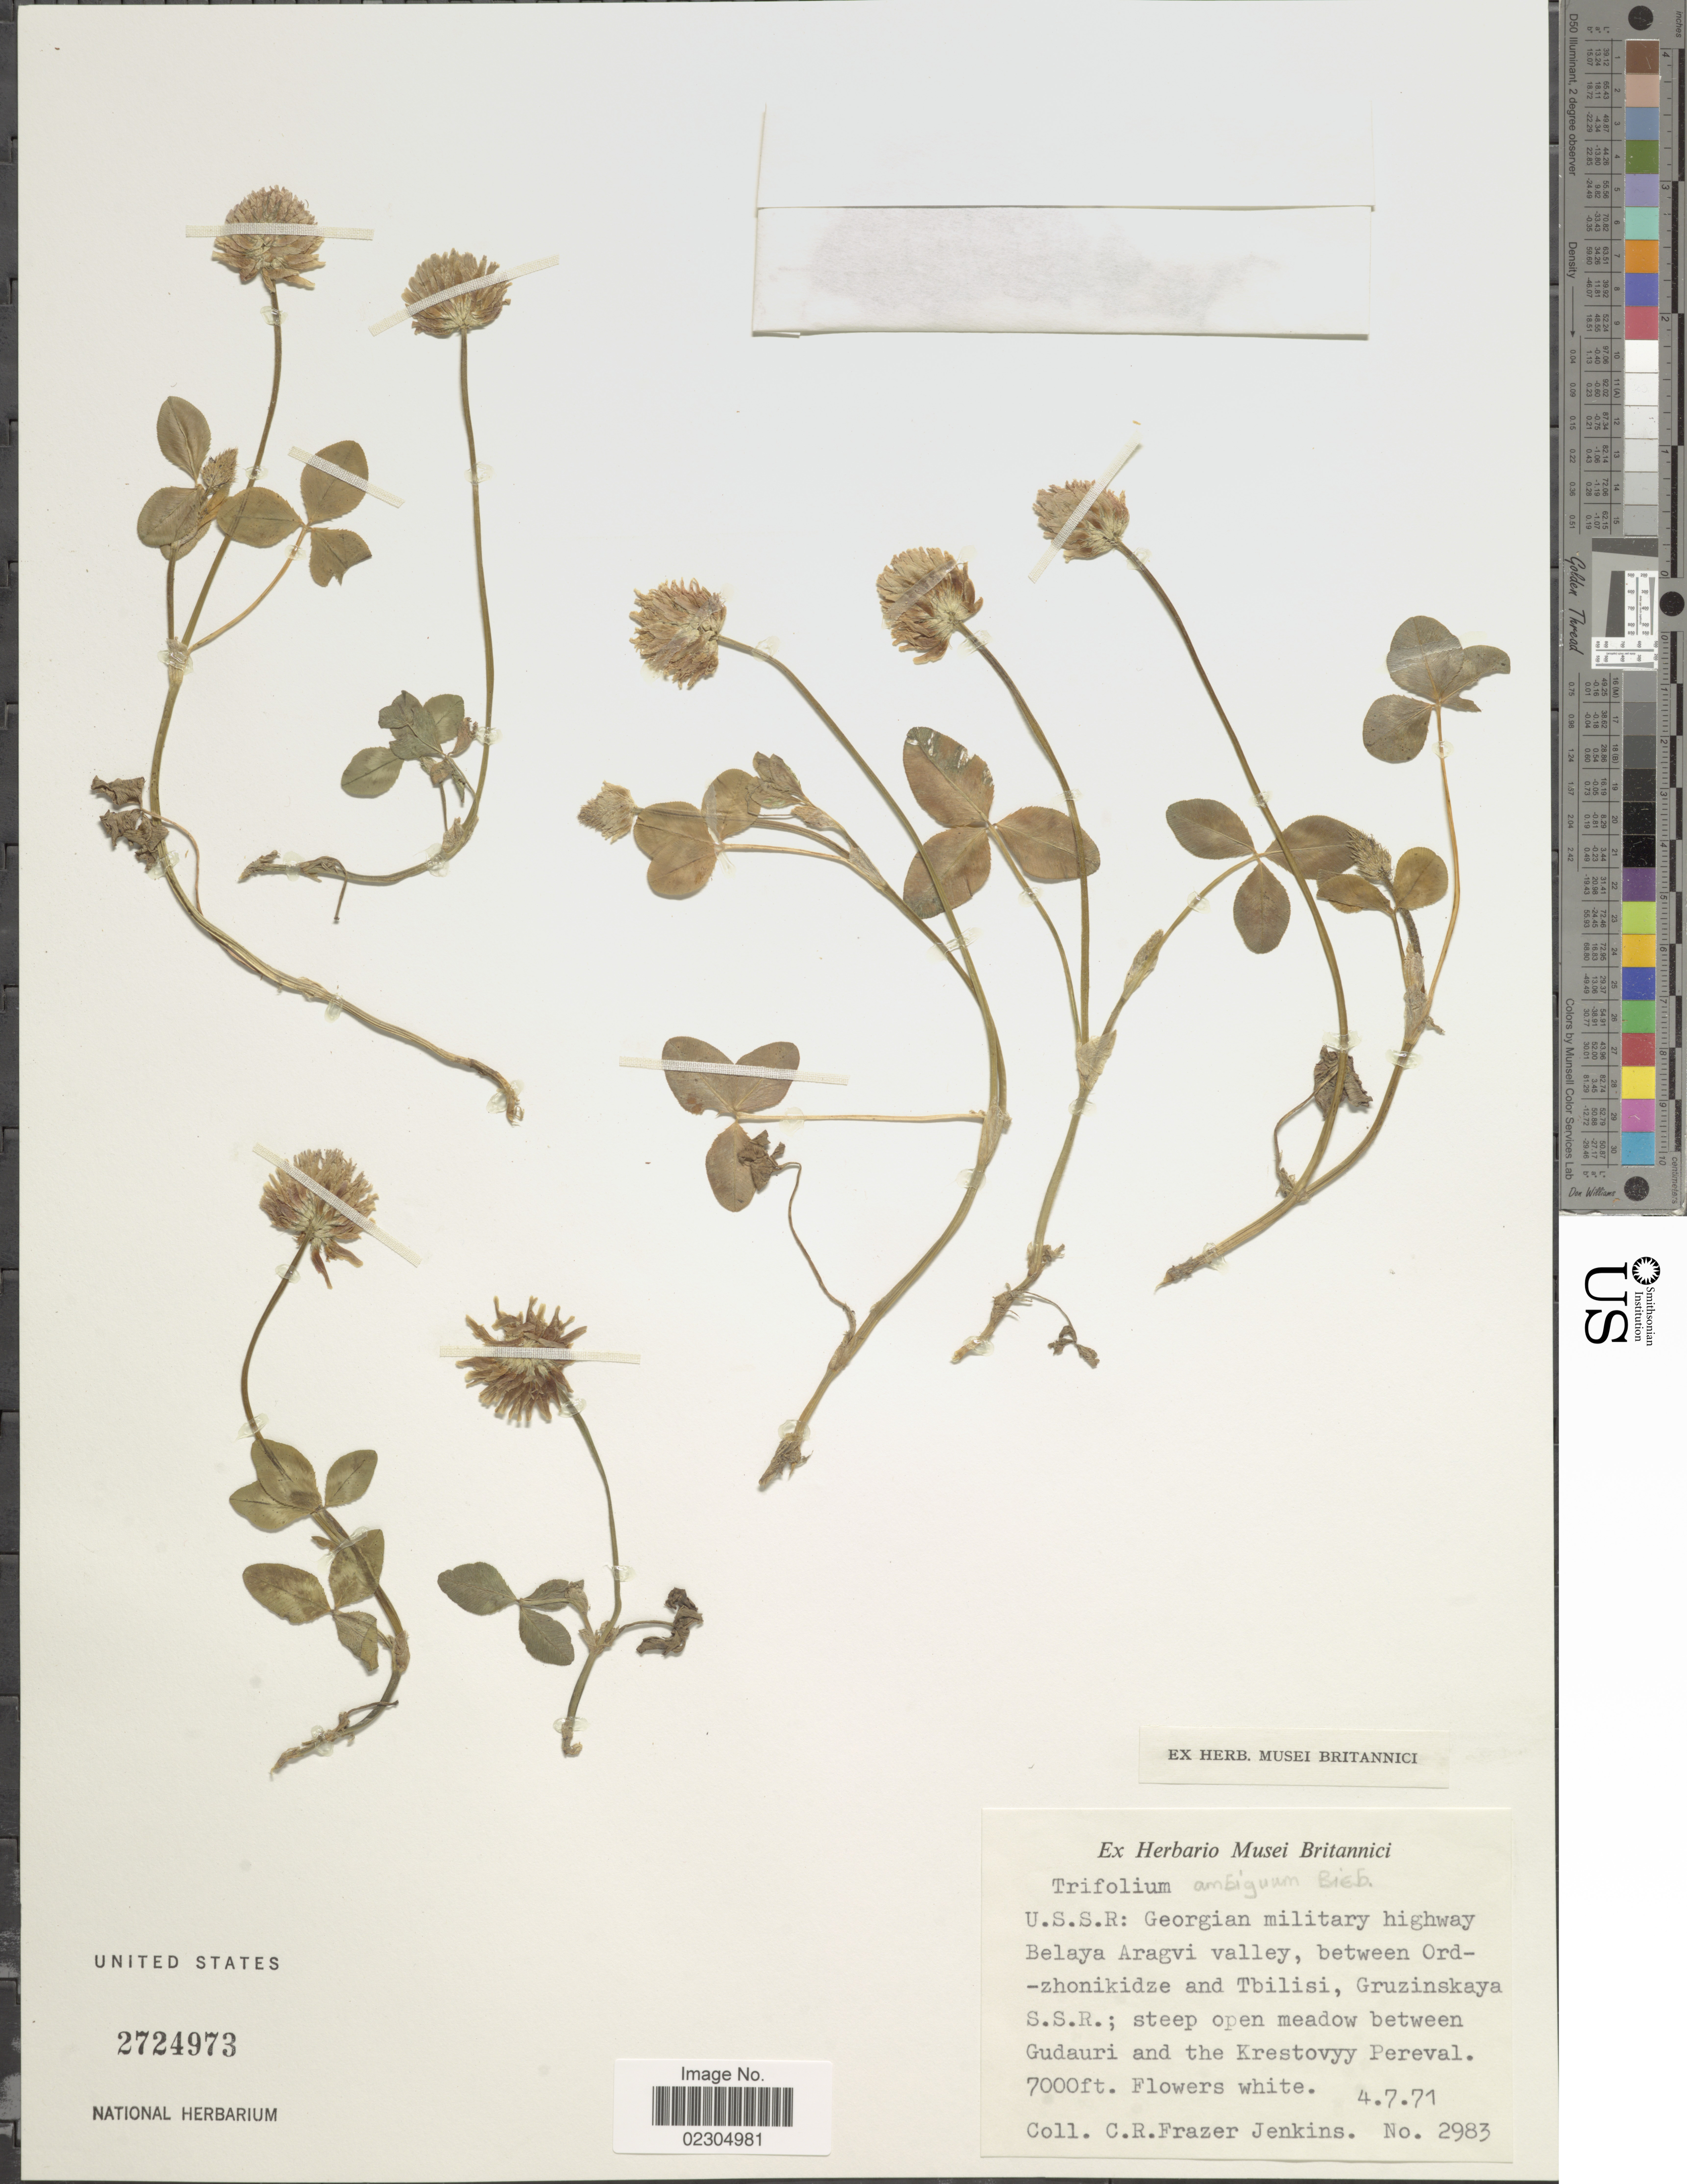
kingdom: Plantae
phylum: Tracheophyta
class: Magnoliopsida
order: Fabales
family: Fabaceae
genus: Trifolium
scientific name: Trifolium ambiguum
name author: M. Bieb.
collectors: C. Jenkins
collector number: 2983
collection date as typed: Transcribed d/m/y: 4/7/71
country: Georgia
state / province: Tbilisi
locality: U.S.S.R.: Georgian millitary highway Belaya Aragvi valley, between Ordzhonikidze and Tbilisi, Grunzinskaya S.S.R.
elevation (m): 2134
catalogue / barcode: US 2724973